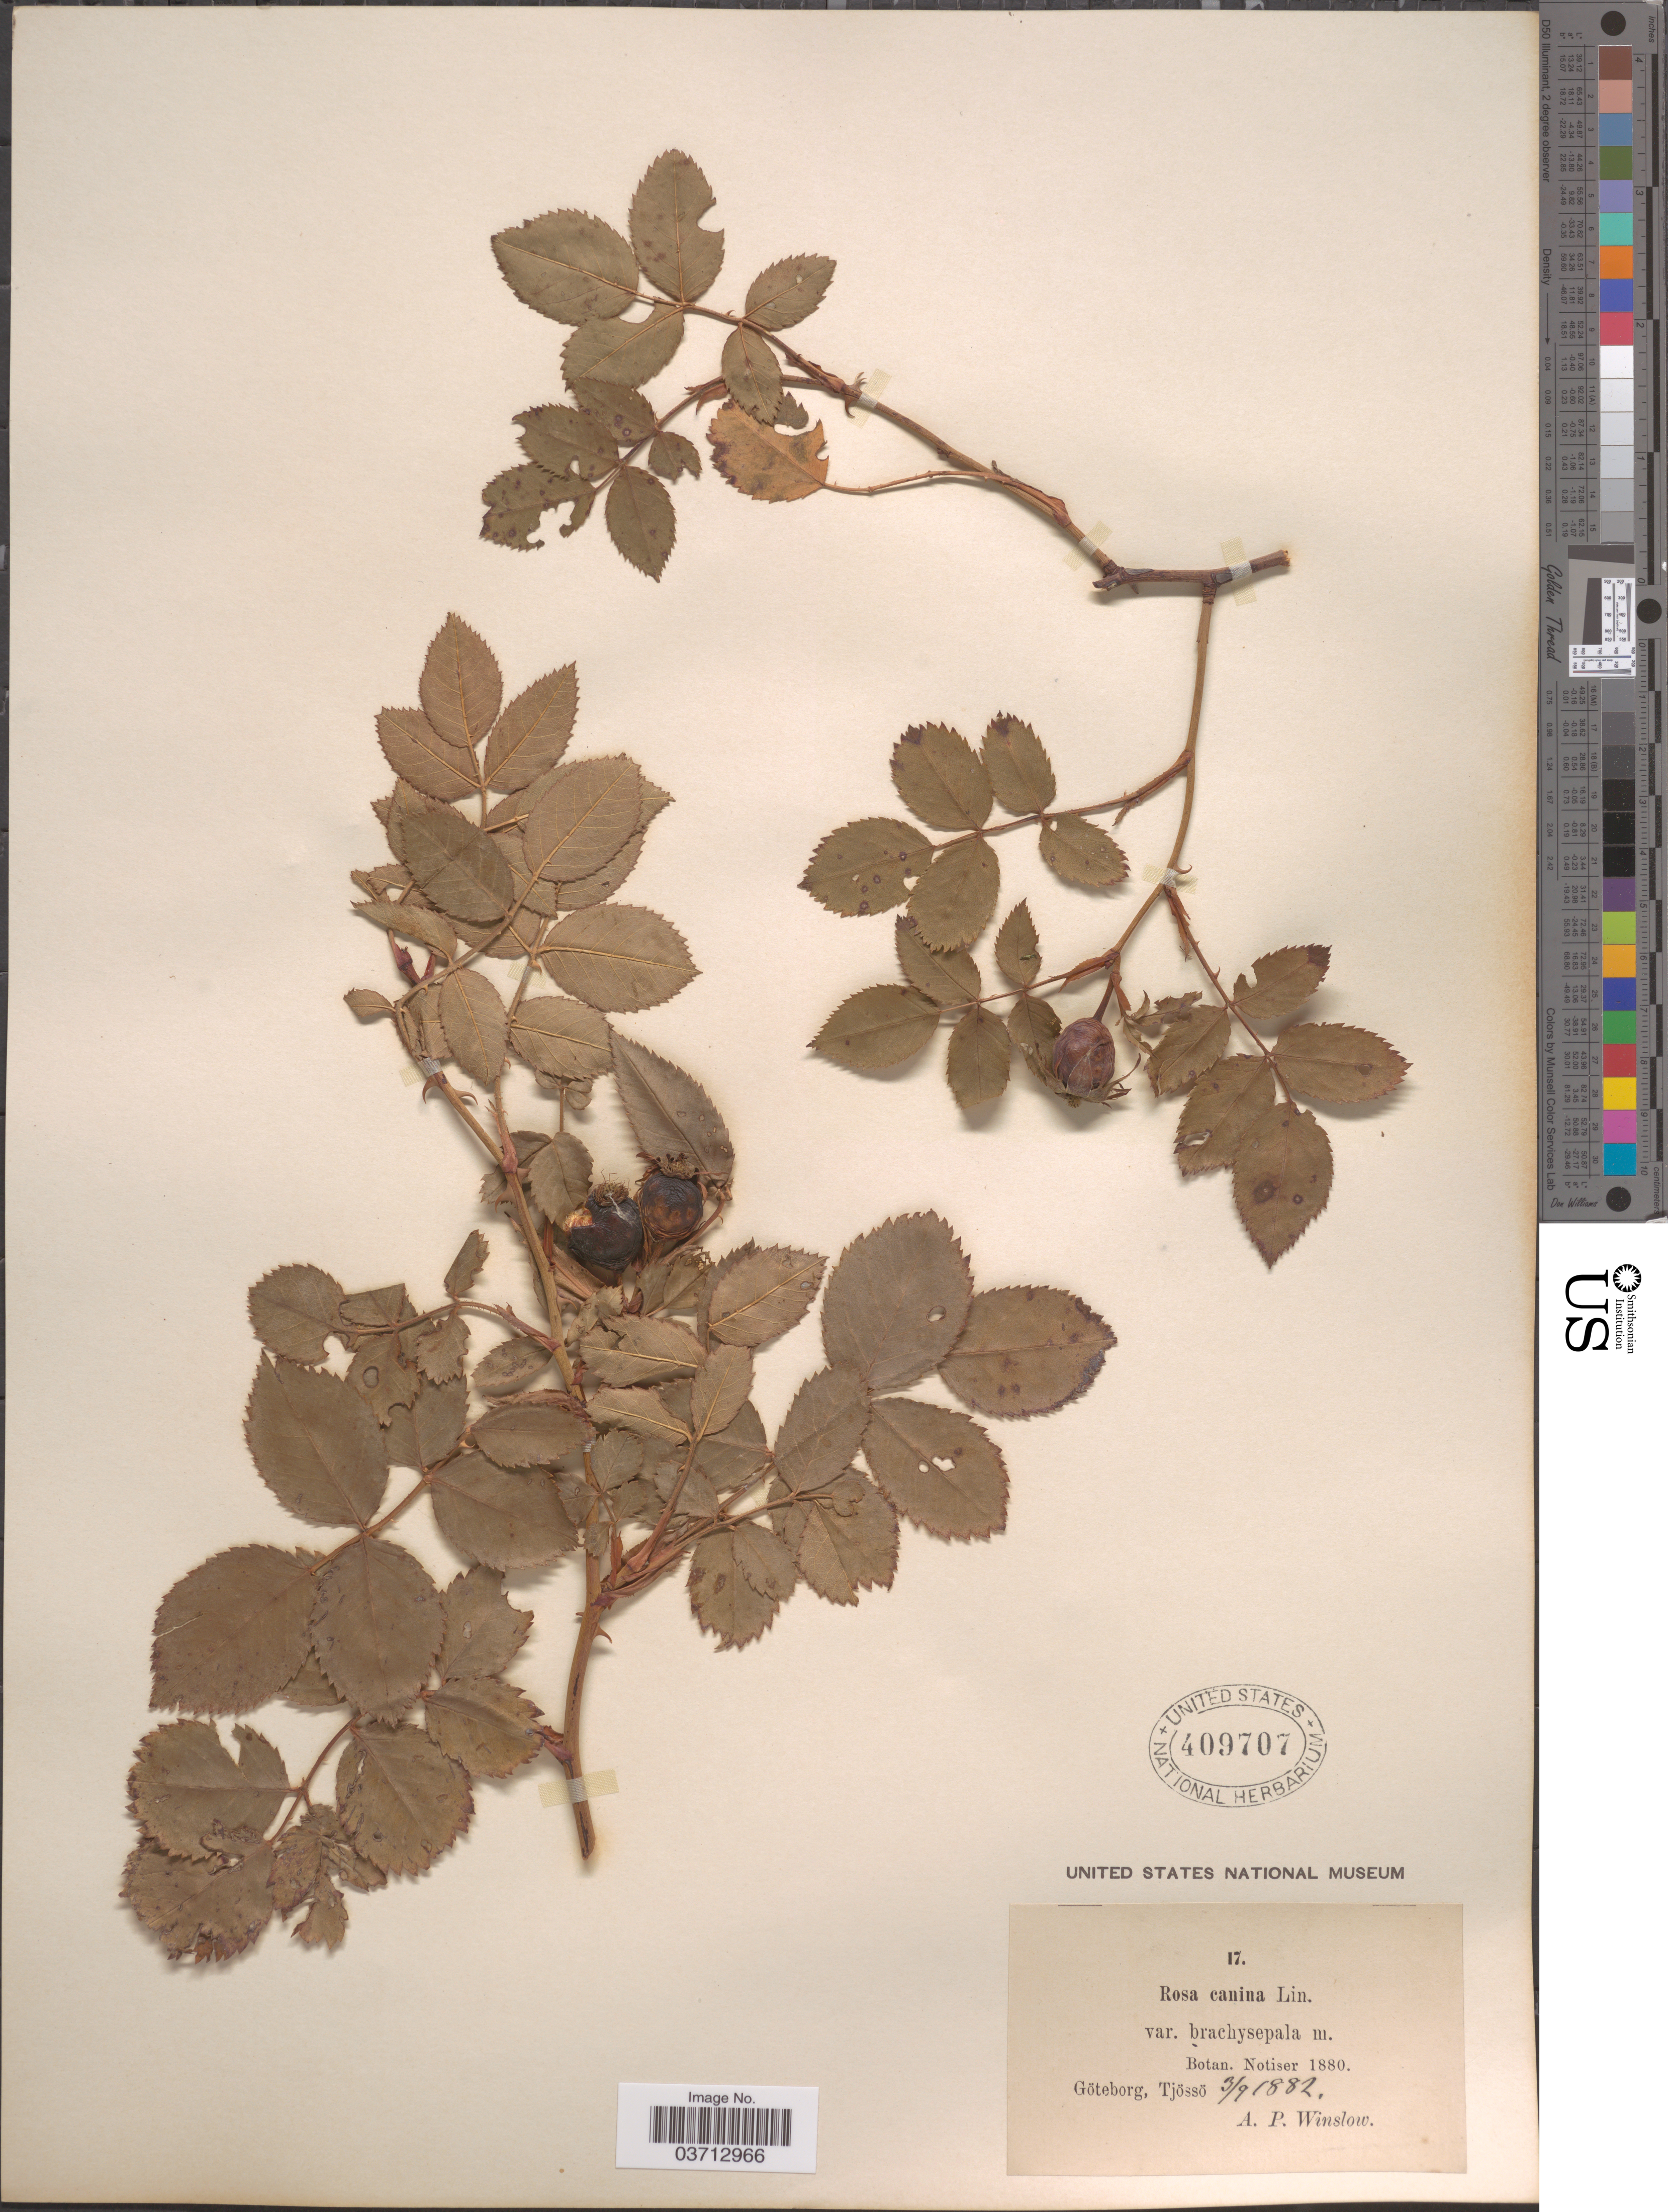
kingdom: Plantae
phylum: Tracheophyta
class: Magnoliopsida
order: Rosales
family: Rosaceae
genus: Rosa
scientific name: Rosa canina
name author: L.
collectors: A. Winslow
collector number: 17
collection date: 1882-09-03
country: Sweden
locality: Göteborg, Tjössö.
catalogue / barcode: US 409707